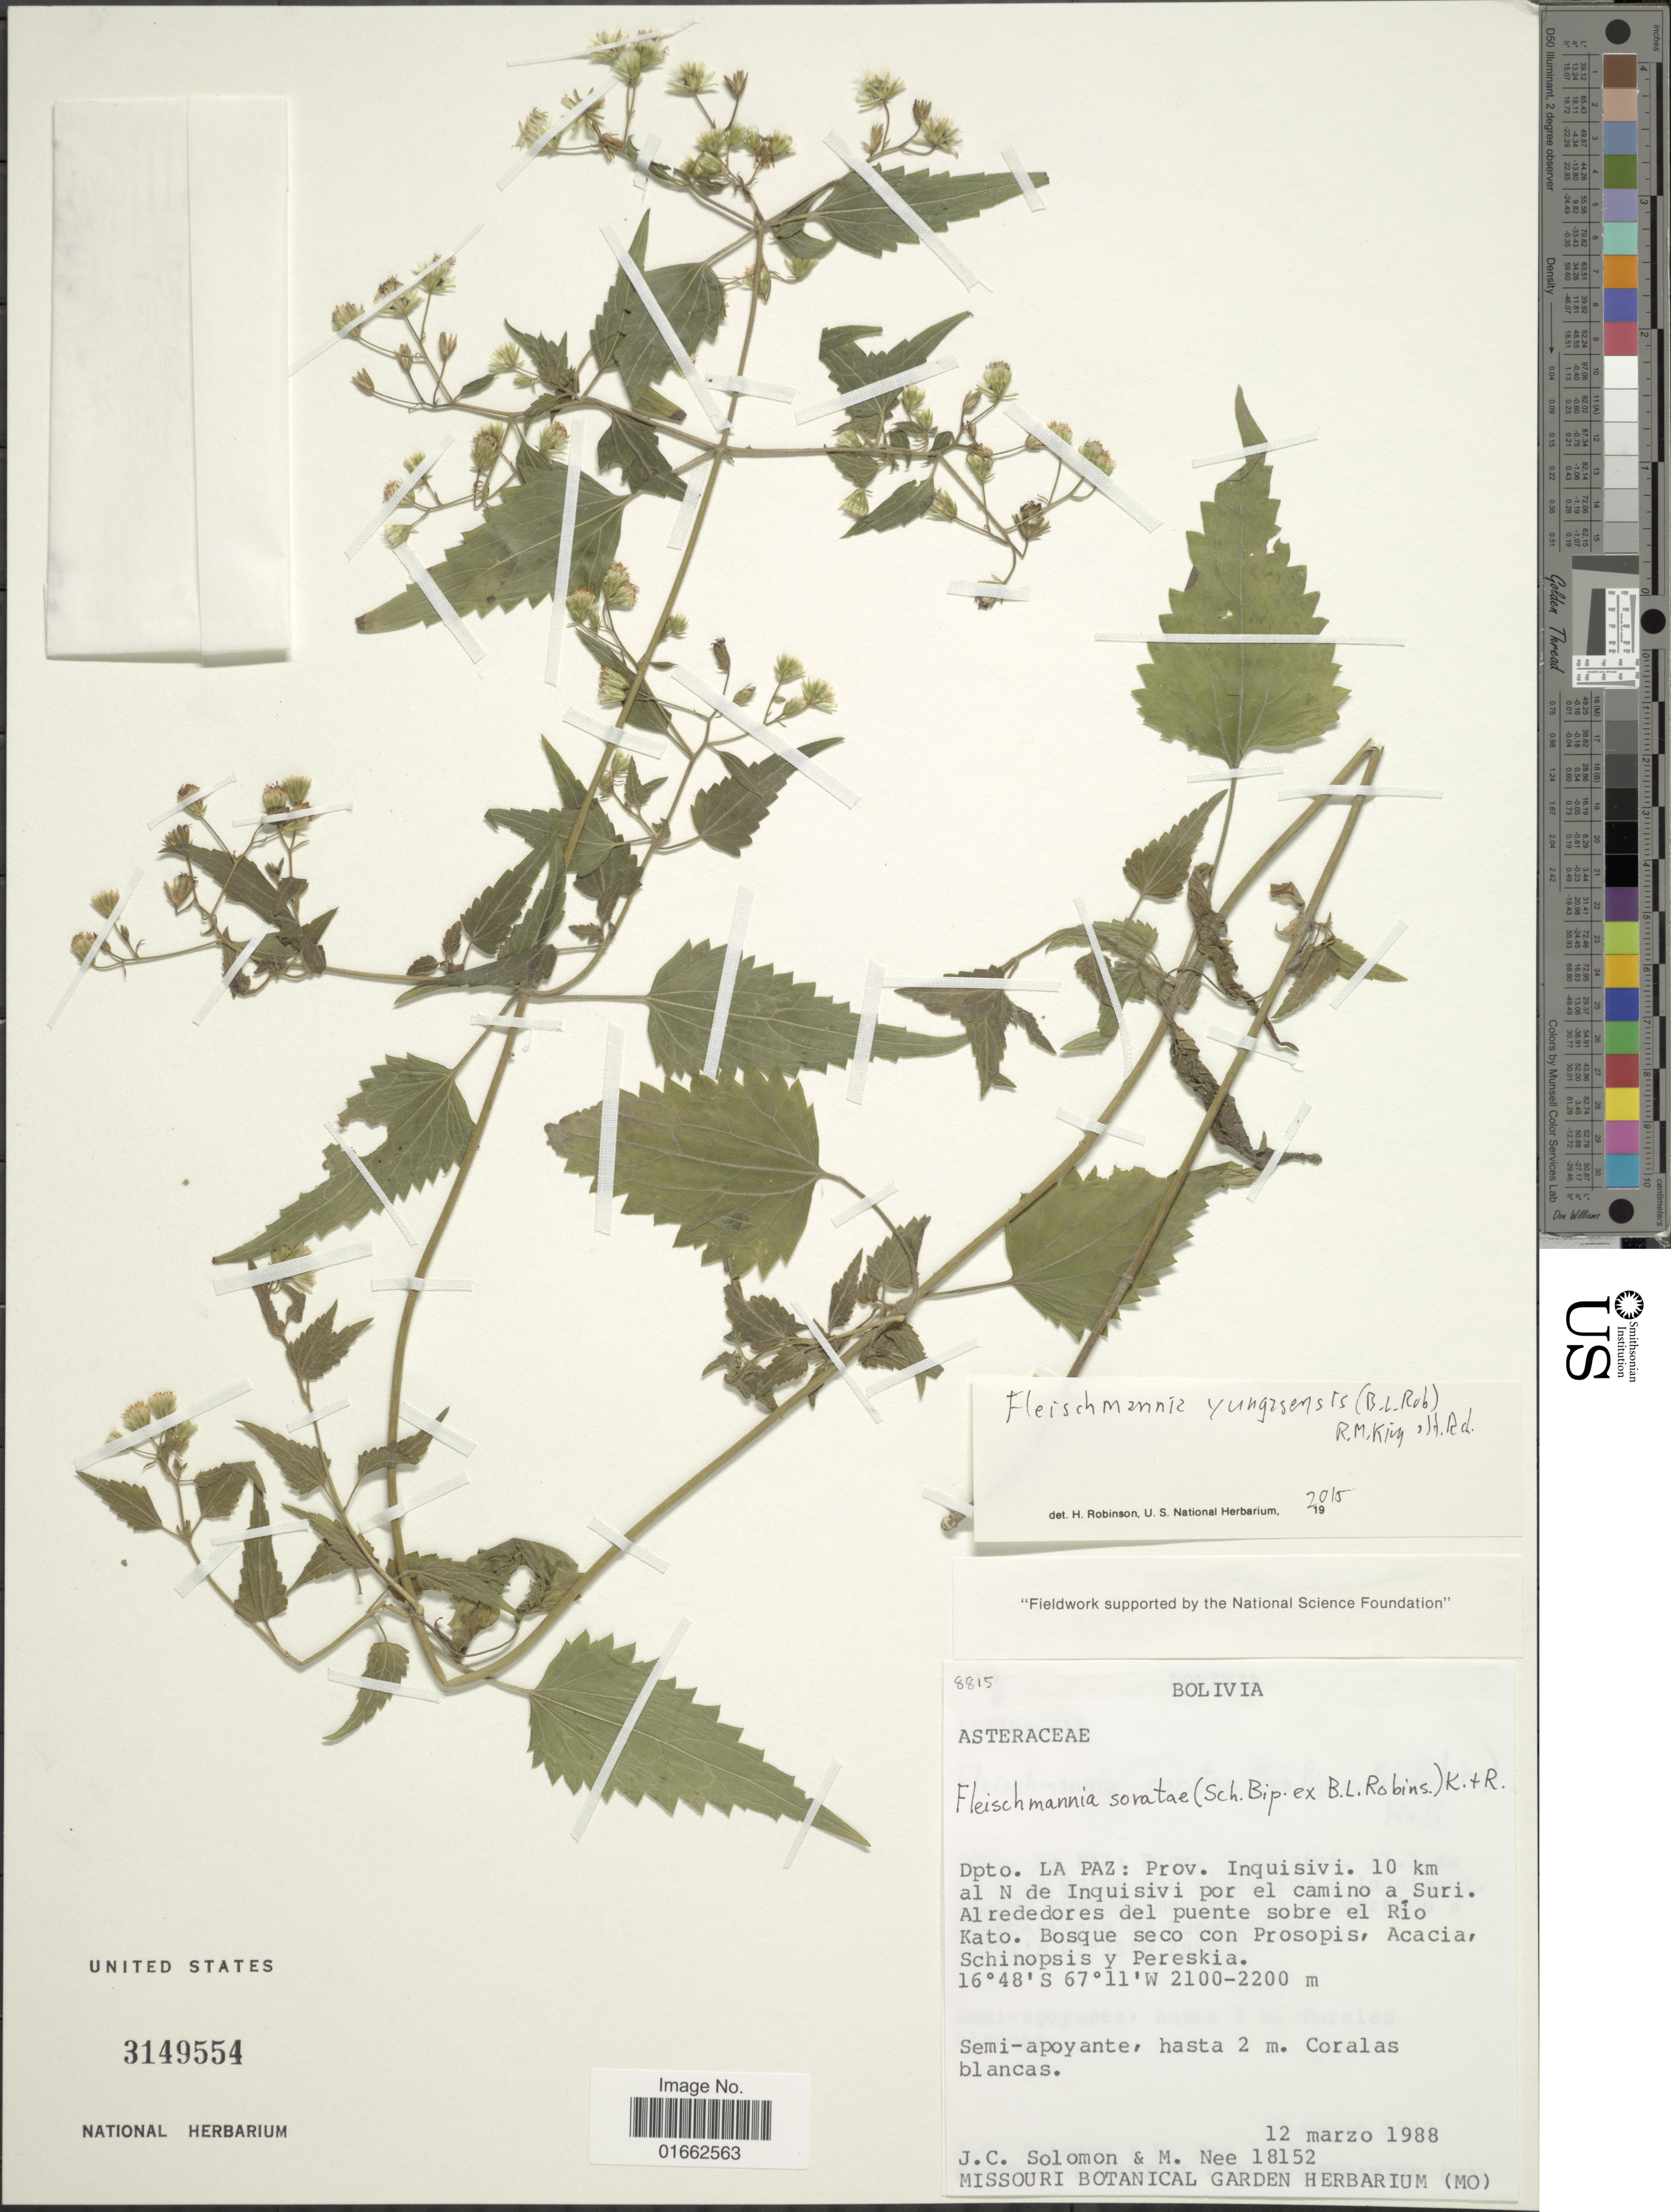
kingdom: Plantae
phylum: Tracheophyta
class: Magnoliopsida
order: Asterales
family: Asteraceae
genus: Fleischmannia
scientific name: Fleischmannia yungasensis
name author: (H. Rob.) R.M. King & H. Rob.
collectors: J. C. Solomon & M. Nee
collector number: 18152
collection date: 1988-03-12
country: Bolivia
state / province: La Paz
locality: Prov. Inquisivi, 10 km al N de Inquisivi por el camino a Suri. Alrededores del puente sobre el Río Kato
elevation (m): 2100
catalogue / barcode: US 3149554